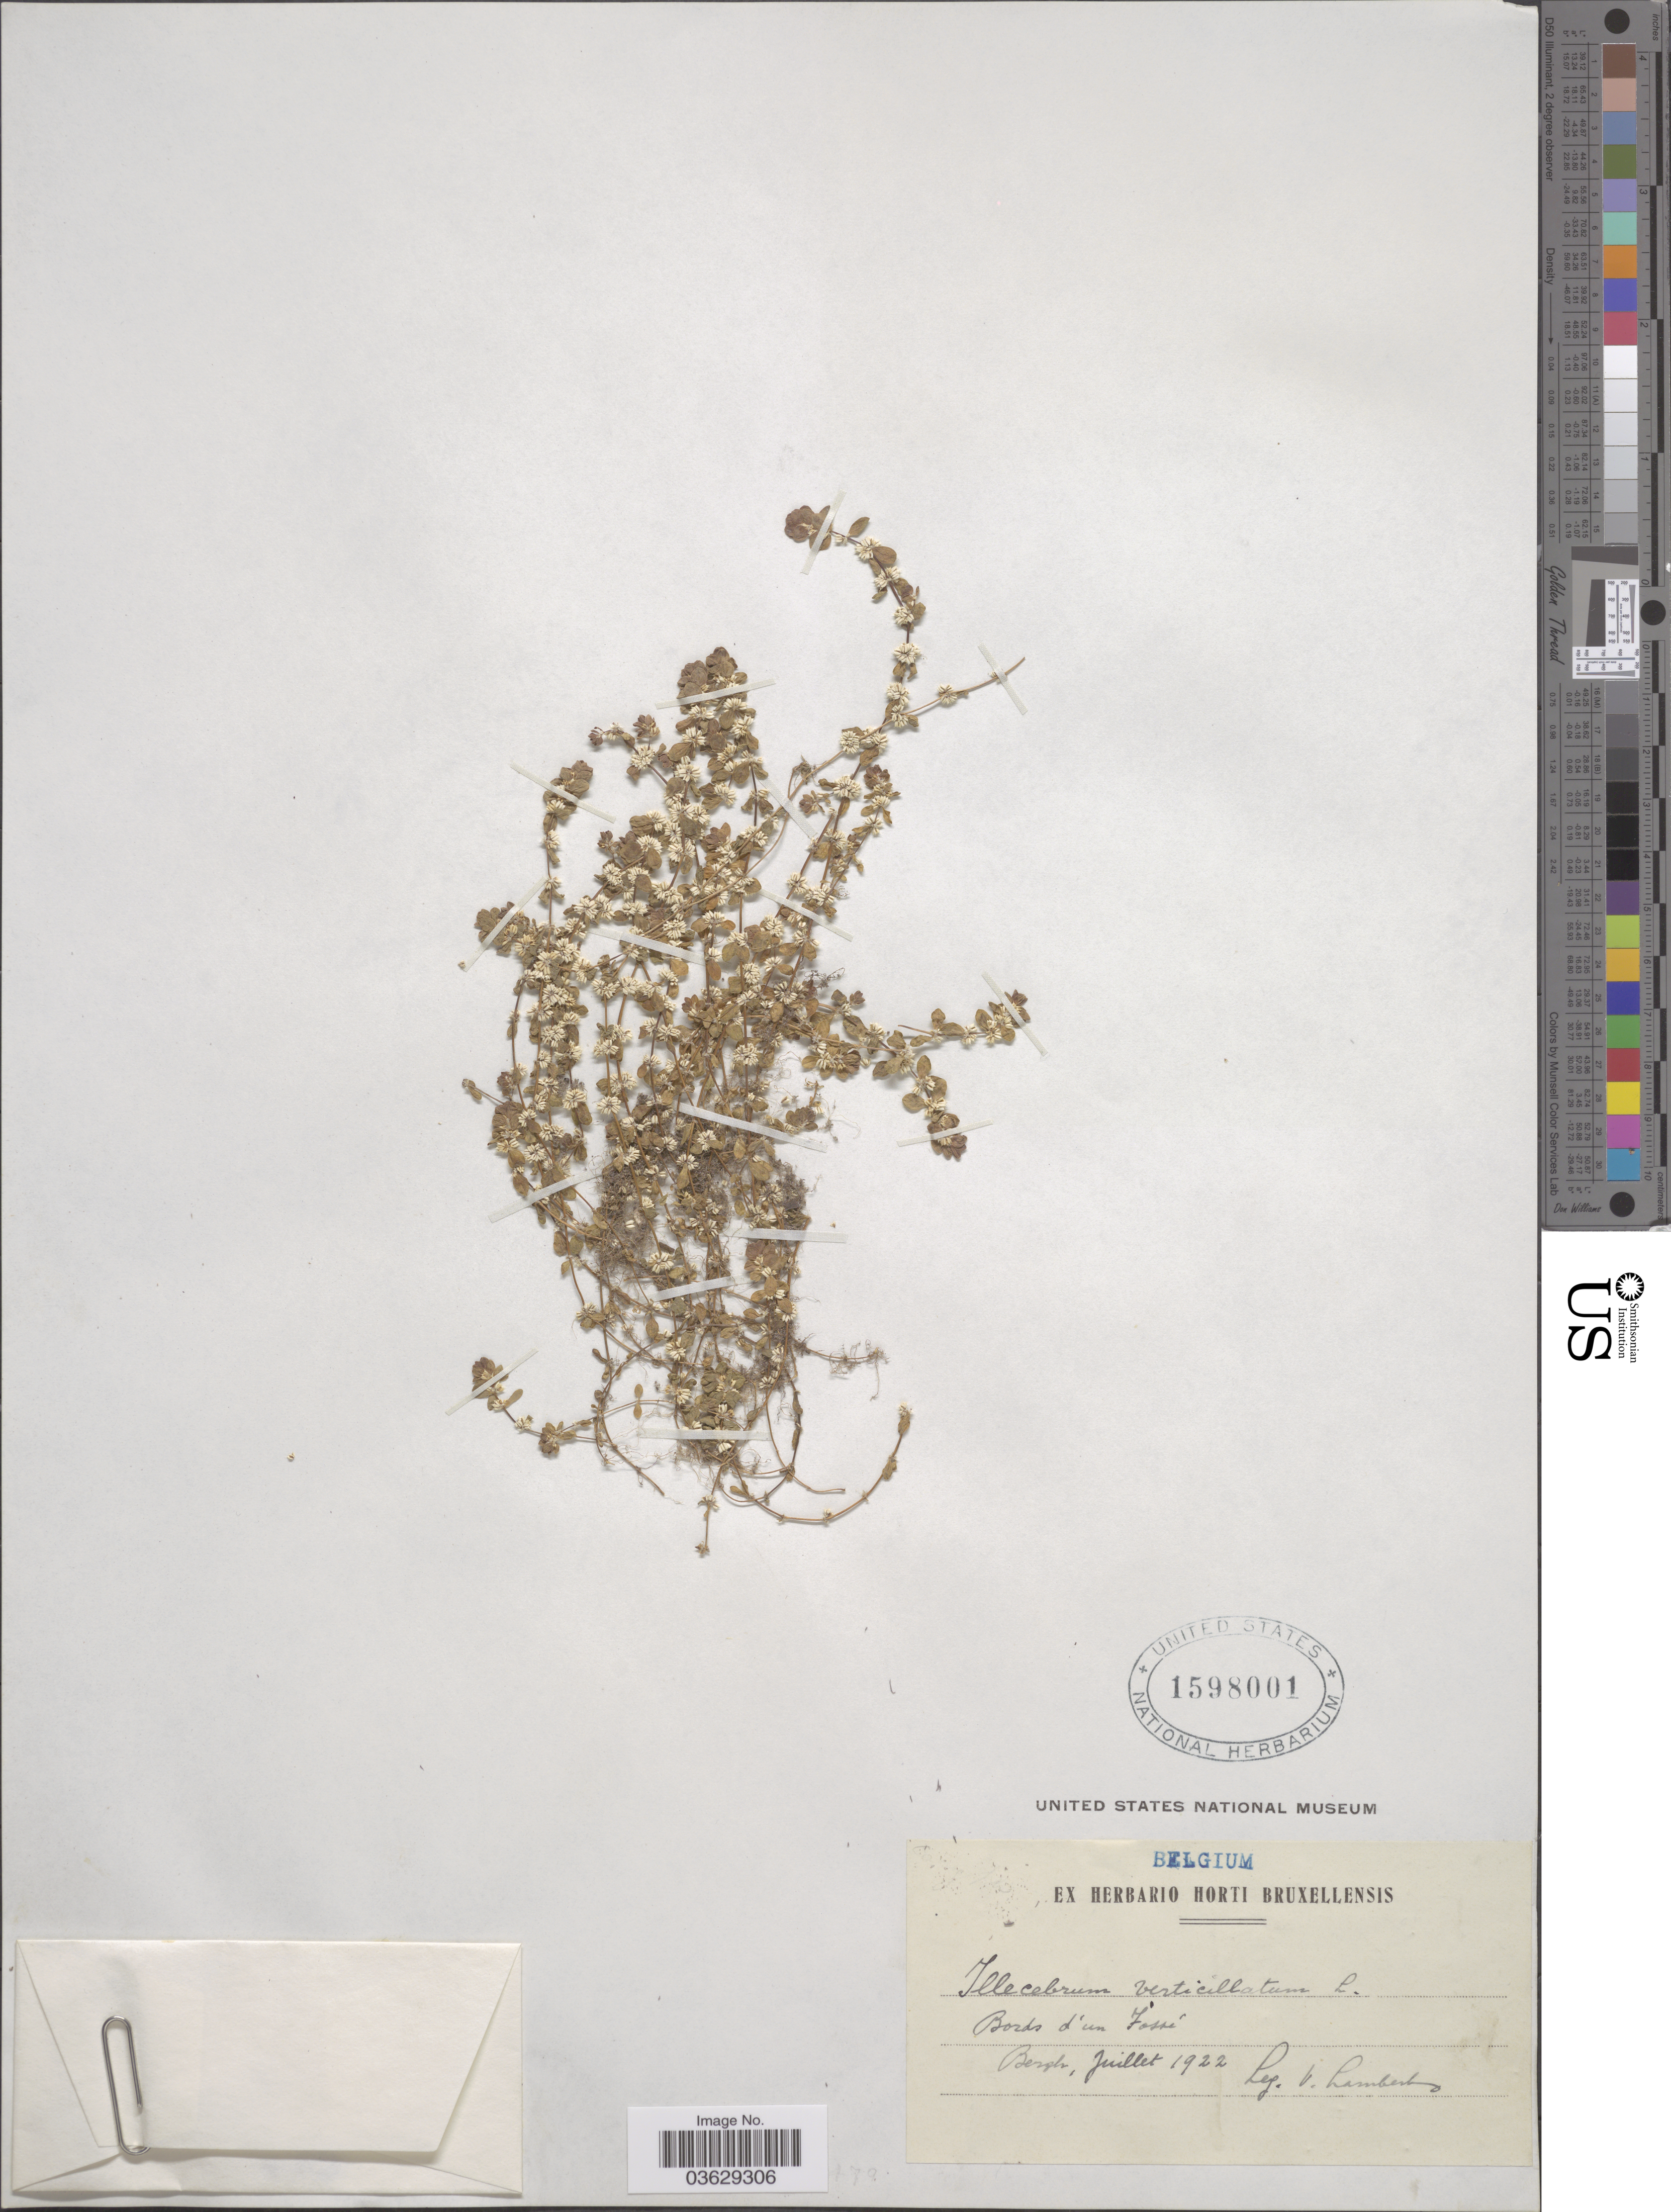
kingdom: Plantae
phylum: Tracheophyta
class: Magnoliopsida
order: Caryophyllales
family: Caryophyllaceae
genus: Illecebrum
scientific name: Illecebrum verticillatum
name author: L.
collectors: V. Lambert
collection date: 1922-07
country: Belgium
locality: Bords d'un Fossé. Bersfr [interpreted].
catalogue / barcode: US 1598001